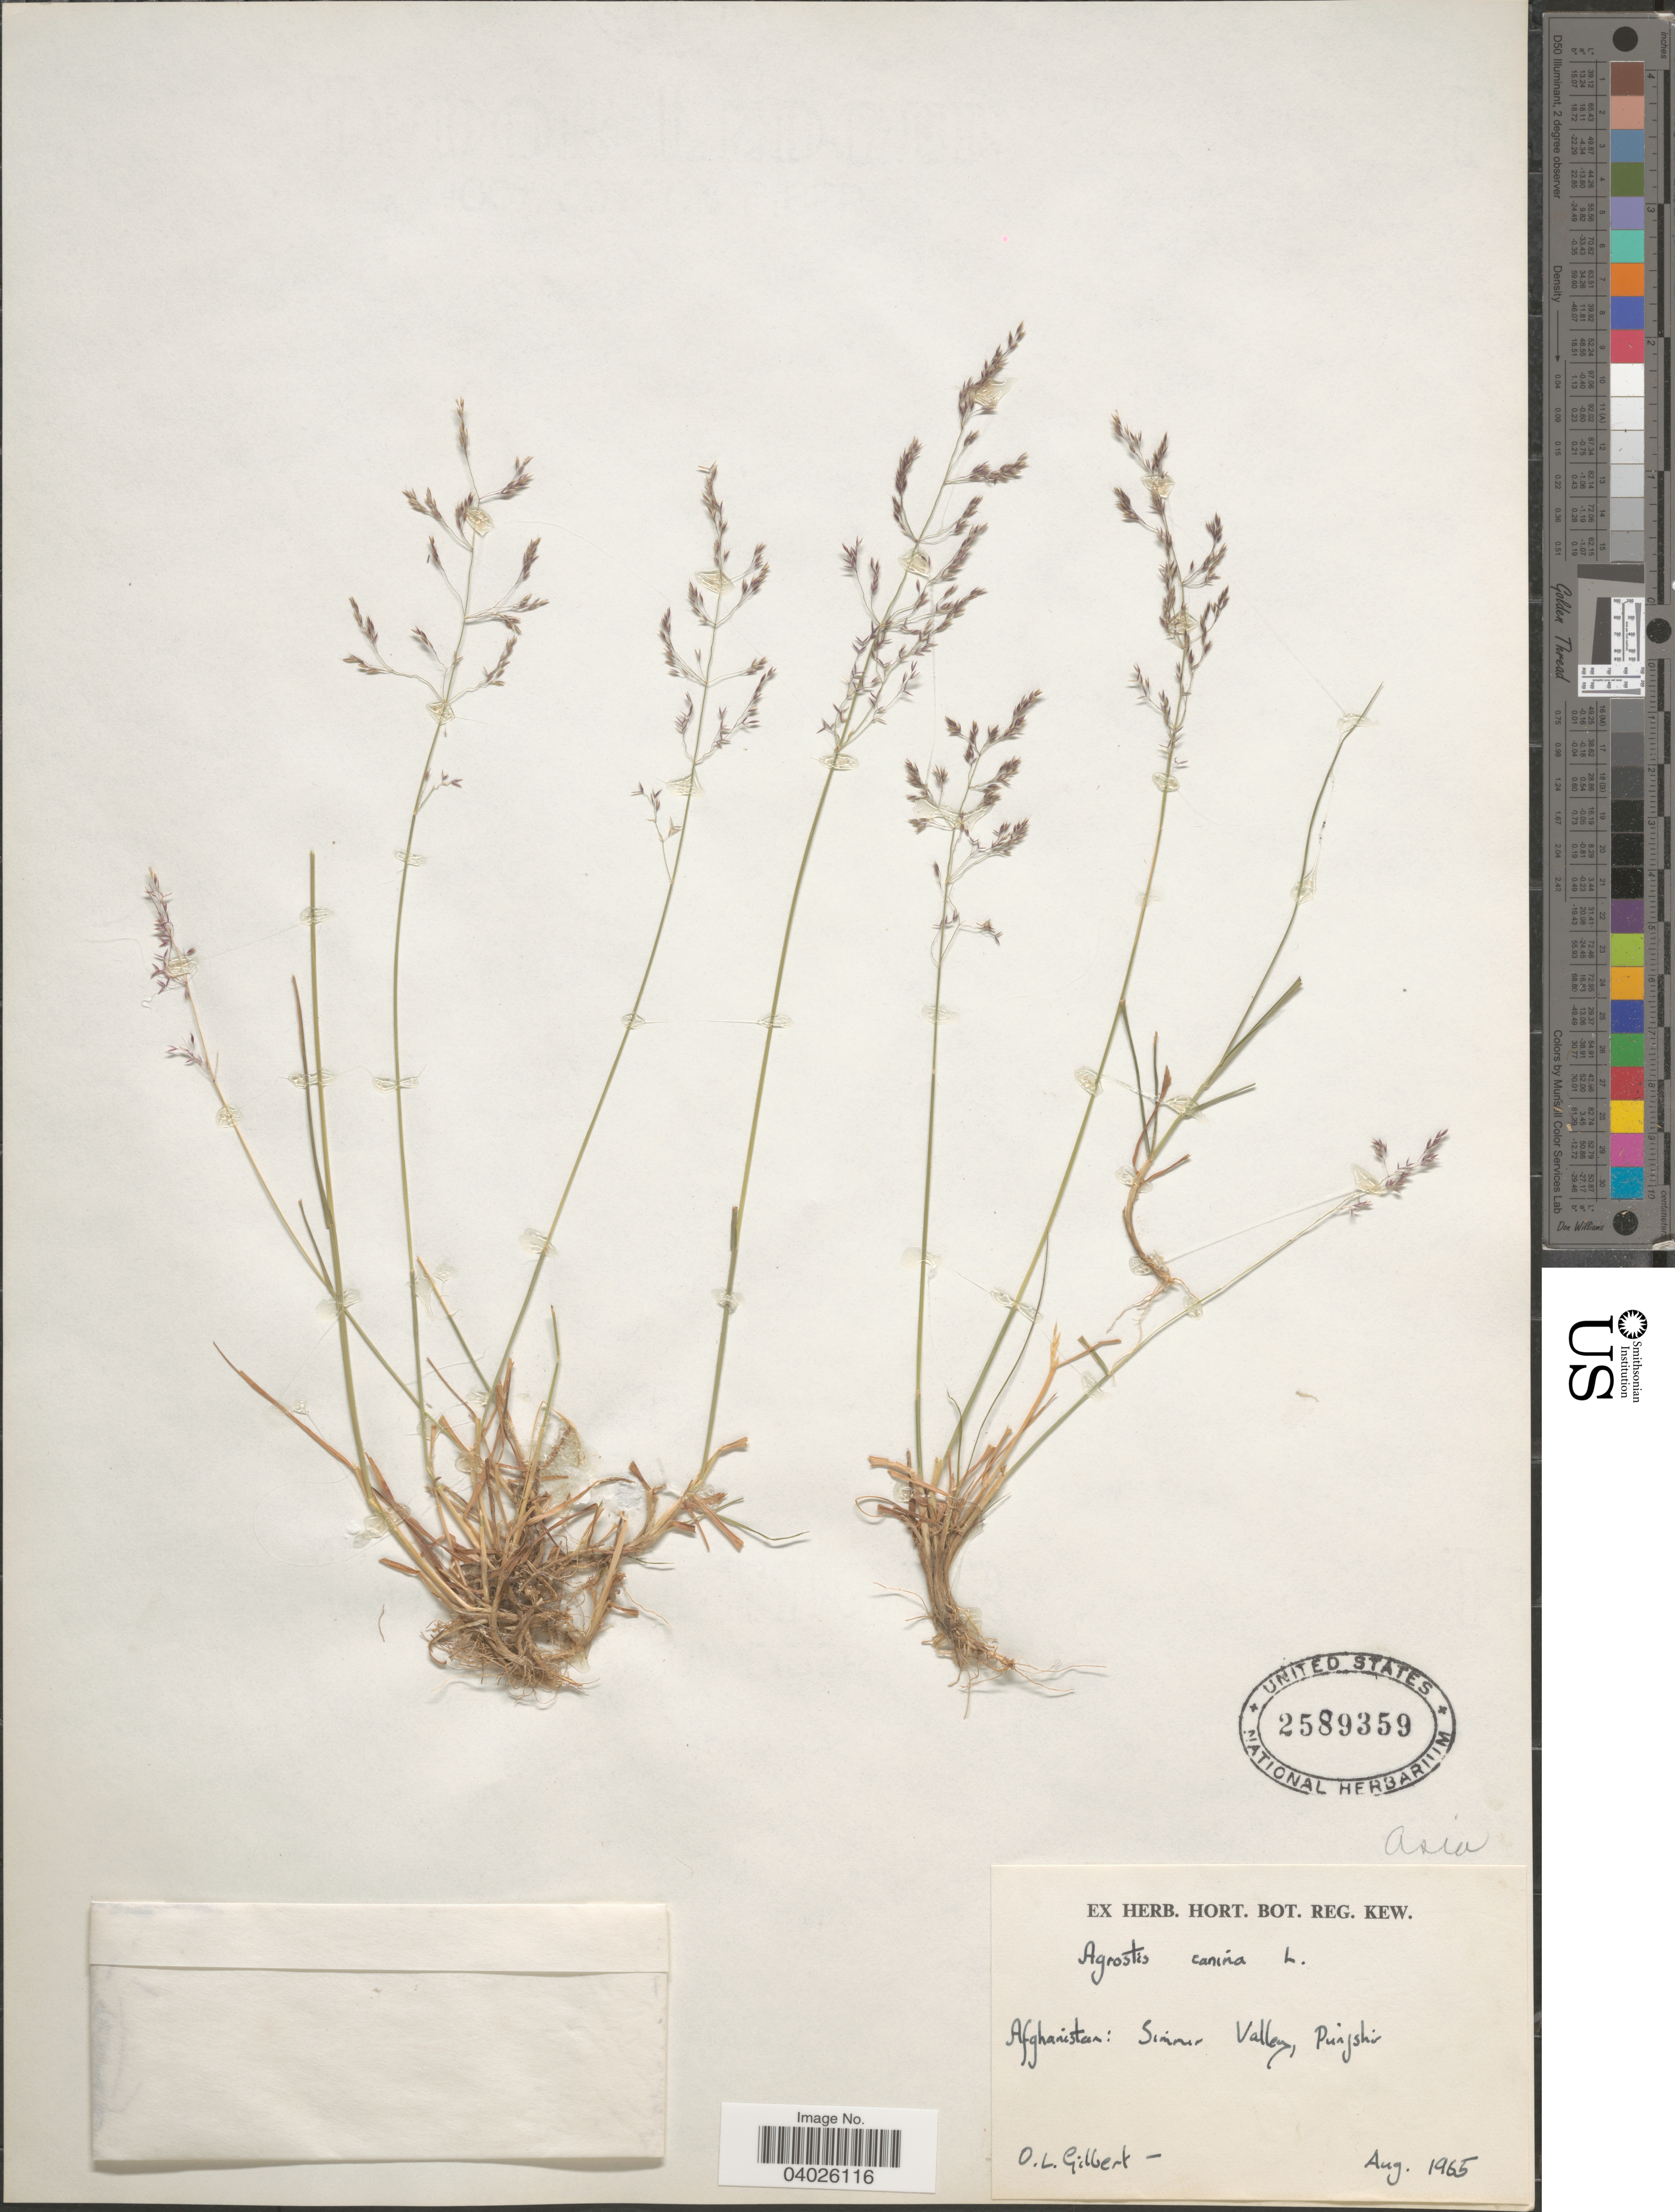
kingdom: Plantae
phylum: Tracheophyta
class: Liliopsida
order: Poales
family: Poaceae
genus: Agrostis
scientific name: Agrostis canina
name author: L.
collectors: O. L. Gilbert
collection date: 1965-08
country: Afghanistan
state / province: Panjshir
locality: Asia. Simmer Valley, Punjshir.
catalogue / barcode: US 2589359